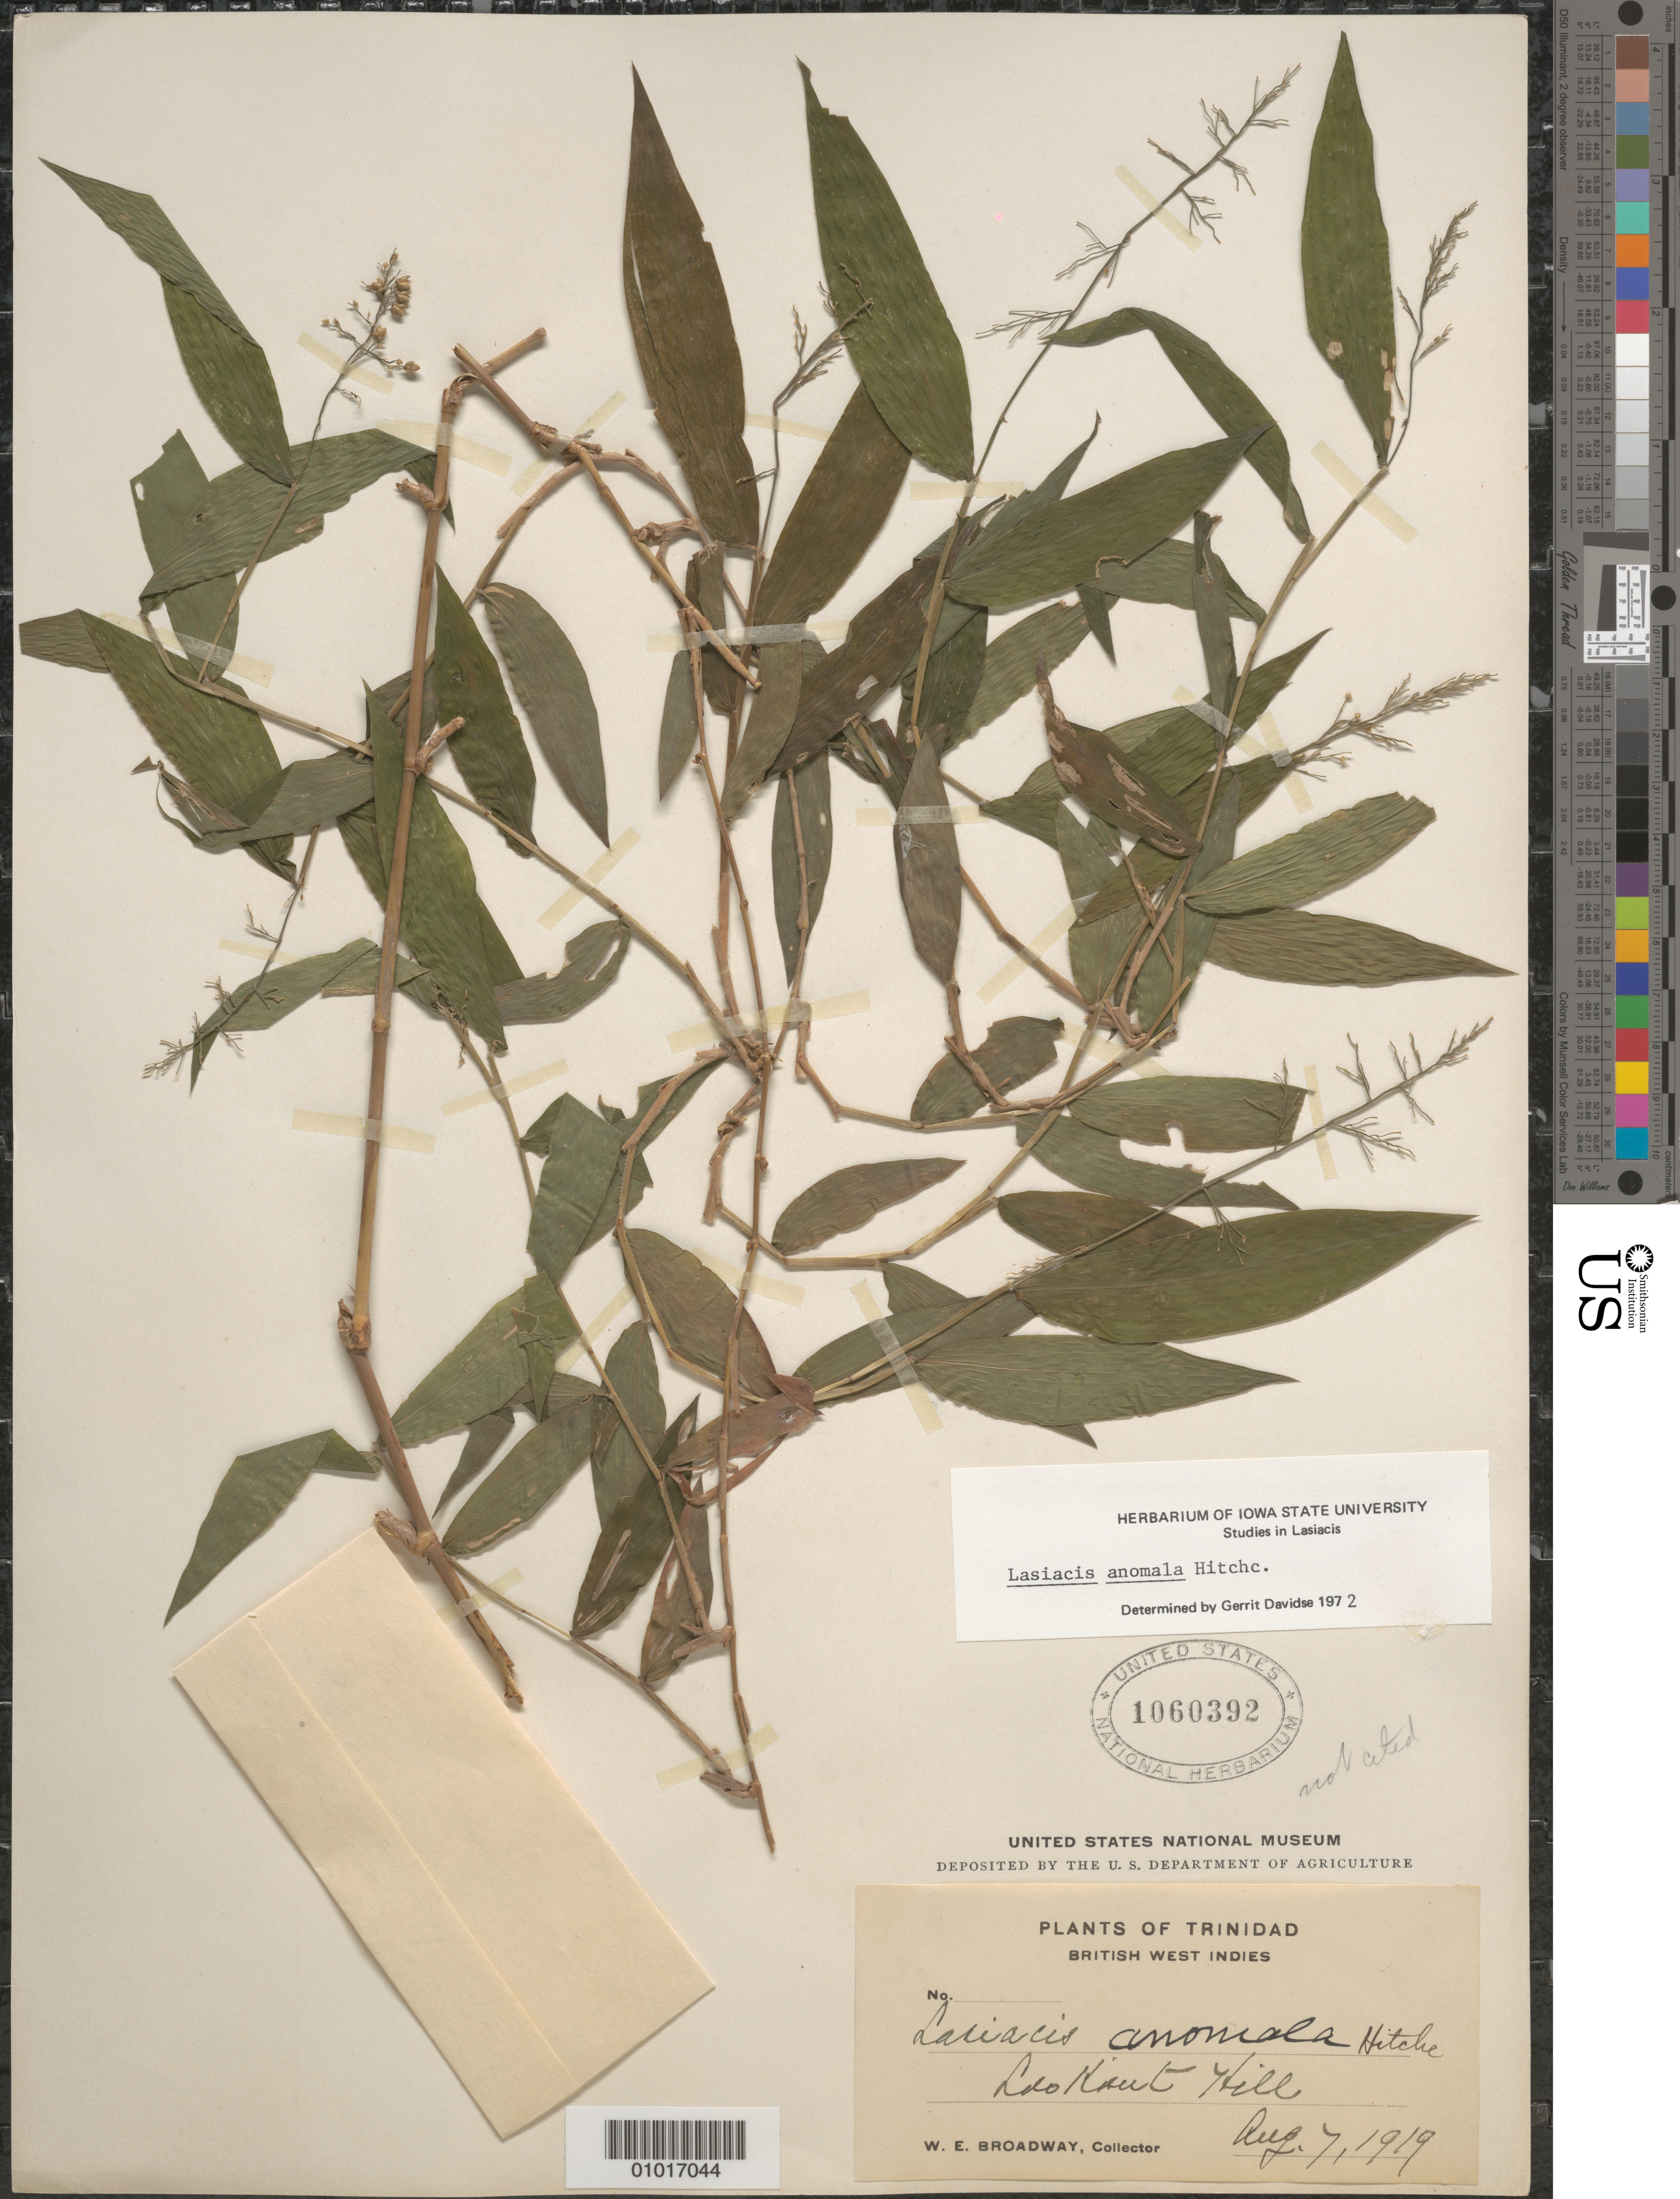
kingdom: Plantae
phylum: Tracheophyta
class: Liliopsida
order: Poales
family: Poaceae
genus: Lasiacis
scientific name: Lasiacis anomala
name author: Hitchc.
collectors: W. E. Broadway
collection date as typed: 07 Aug 1919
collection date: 1919-08-07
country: Trinidad and Tobago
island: Trinidad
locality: Lookout Hill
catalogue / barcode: US 1060392